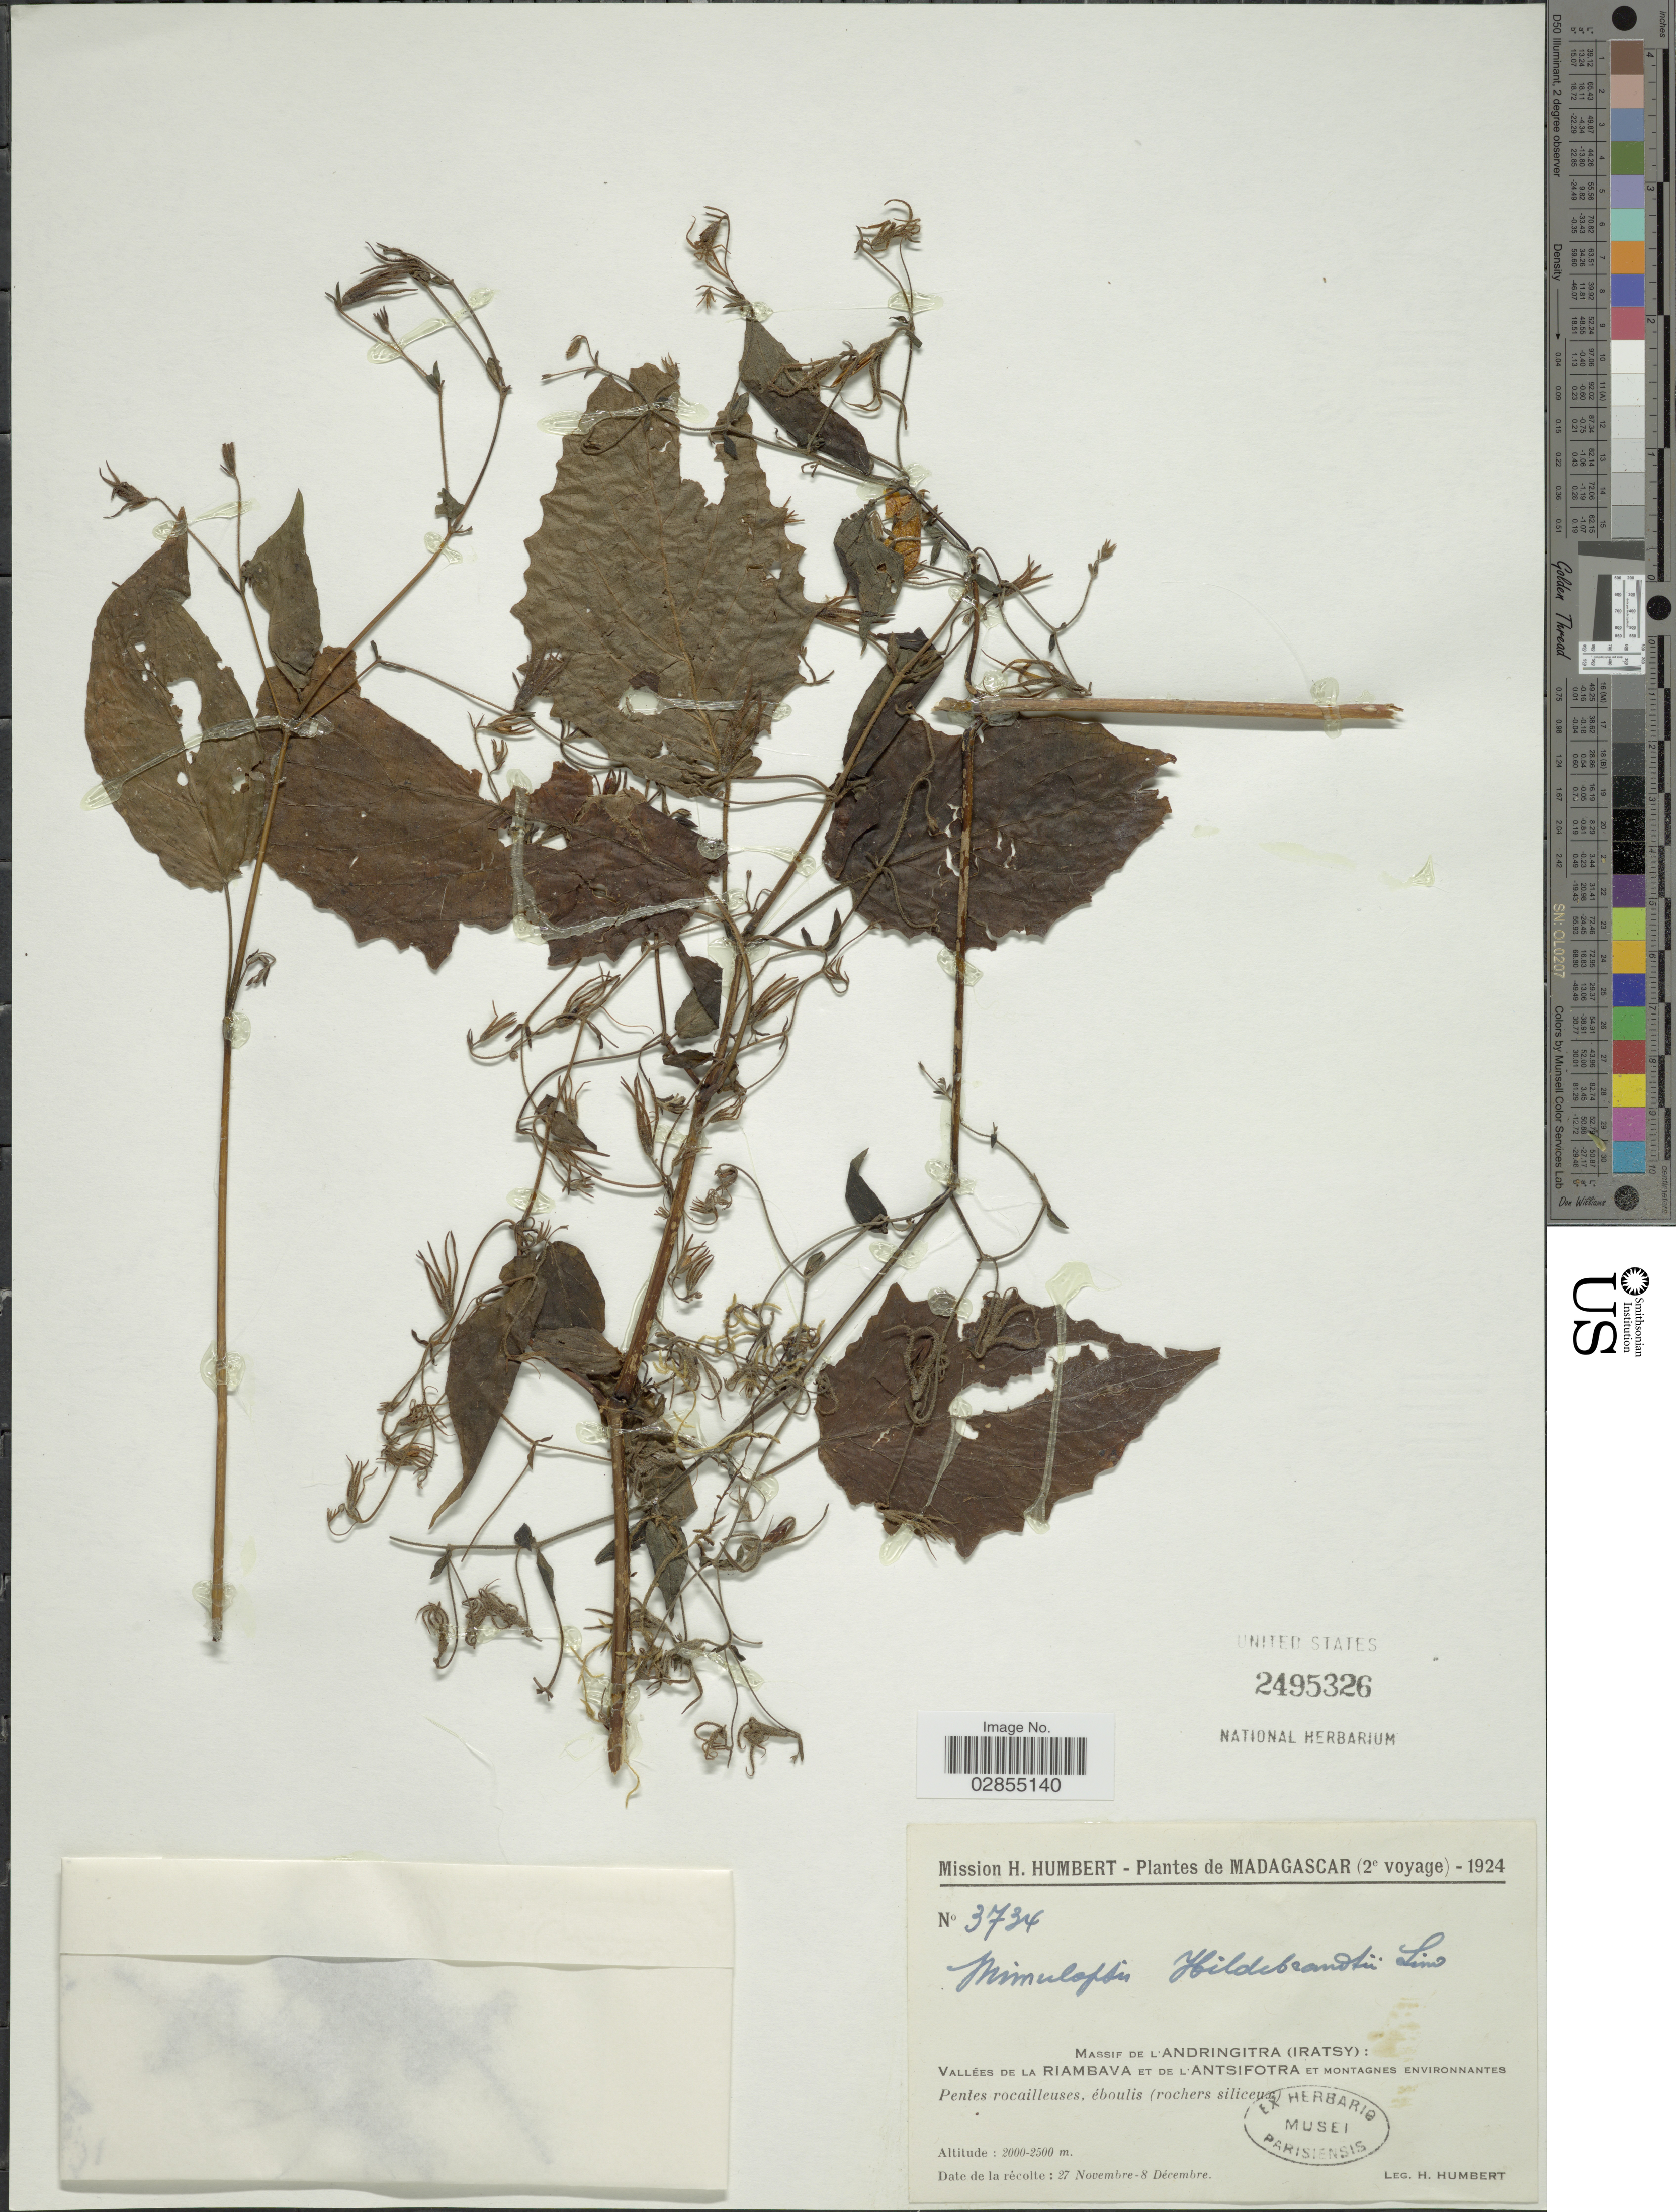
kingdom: Plantae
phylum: Tracheophyta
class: Magnoliopsida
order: Lamiales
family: Acanthaceae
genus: Mimulopsis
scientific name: Mimulopsis hildebrandtii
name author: Lindau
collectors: H. Humbert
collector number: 3734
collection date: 1924-11-27/1924-12-08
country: Madagascar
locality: Massif de l'Andringitra (Iratsy): Vallées de la Riambava et de l'Antsifotra et montagnes environnantes.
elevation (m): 2000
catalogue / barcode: US 2495326